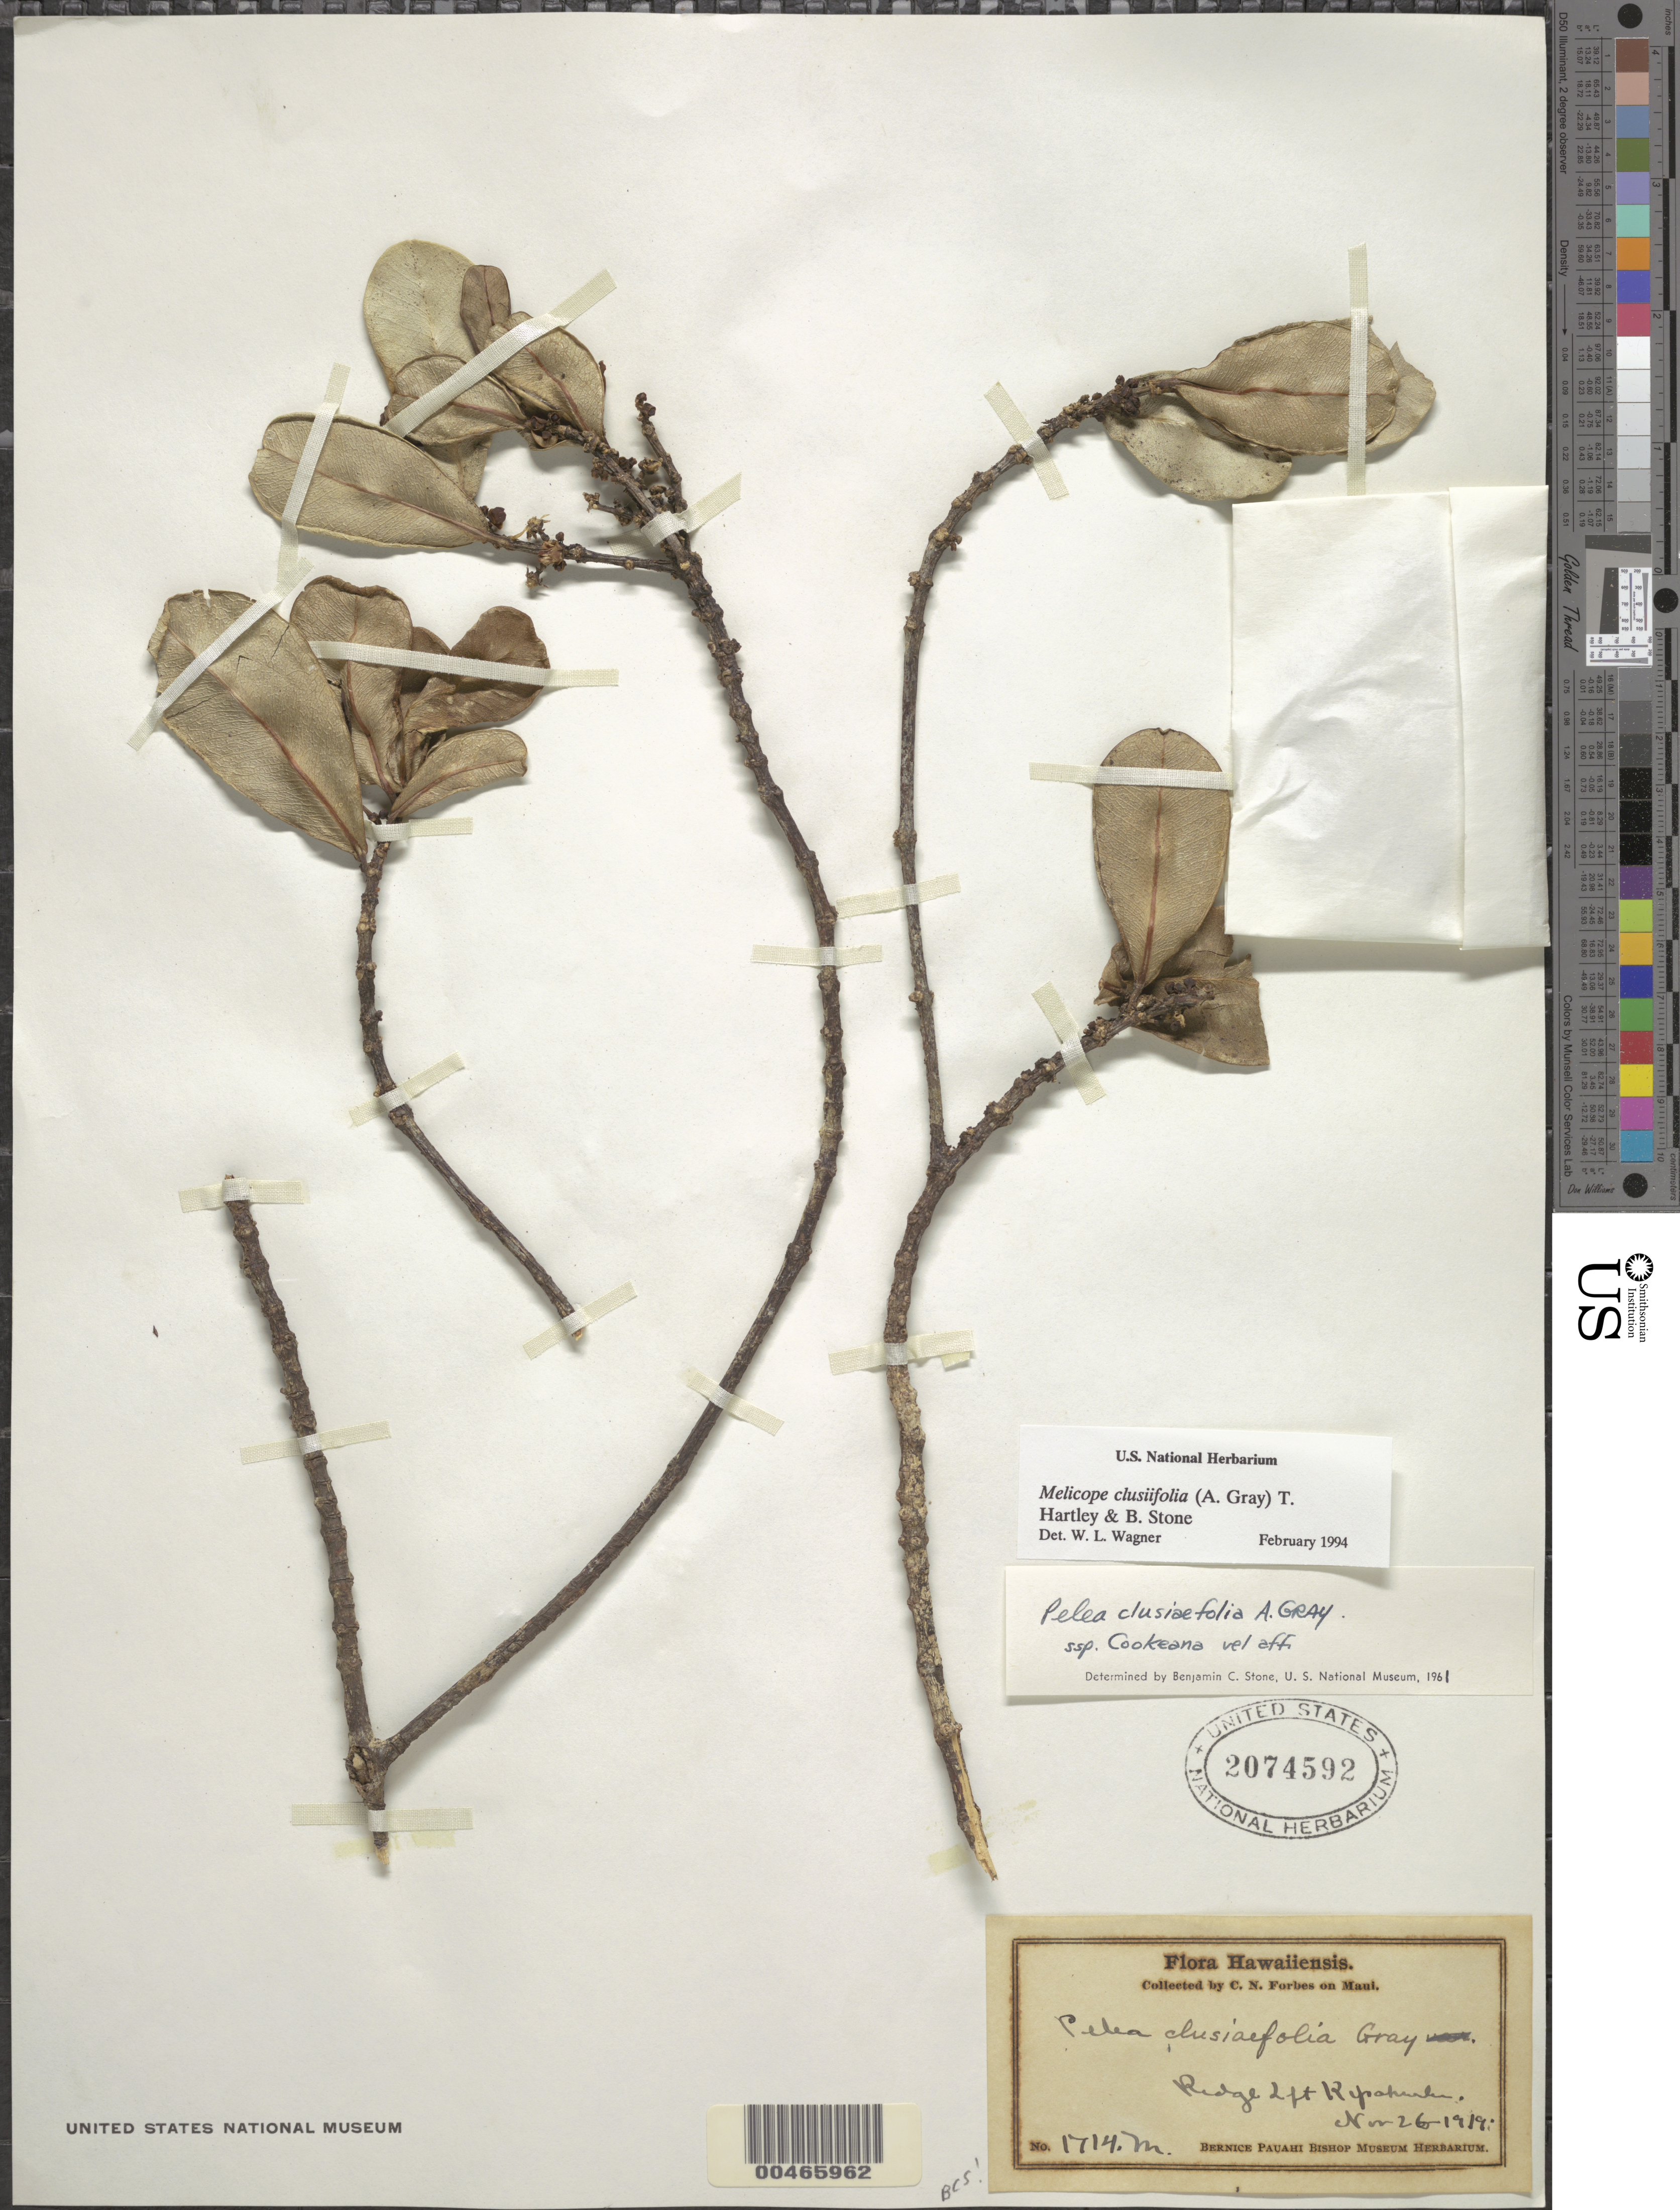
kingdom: Plantae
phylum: Tracheophyta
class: Magnoliopsida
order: Sapindales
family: Rutaceae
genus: Melicope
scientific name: Melicope clusiifolia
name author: (A. Gray) T.G. Hartley & B.C. Stone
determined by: Wagner, W. L., (BOT), Smithsonian Institution - National Museum of Natural History (UNITED STATES)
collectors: C. N. Forbes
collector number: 1714.M.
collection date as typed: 26 Nov 1919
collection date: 1919-11-26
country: United States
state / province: Hawaii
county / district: Maui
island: Maui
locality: Ridge left Kipahulu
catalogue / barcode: US 2074592